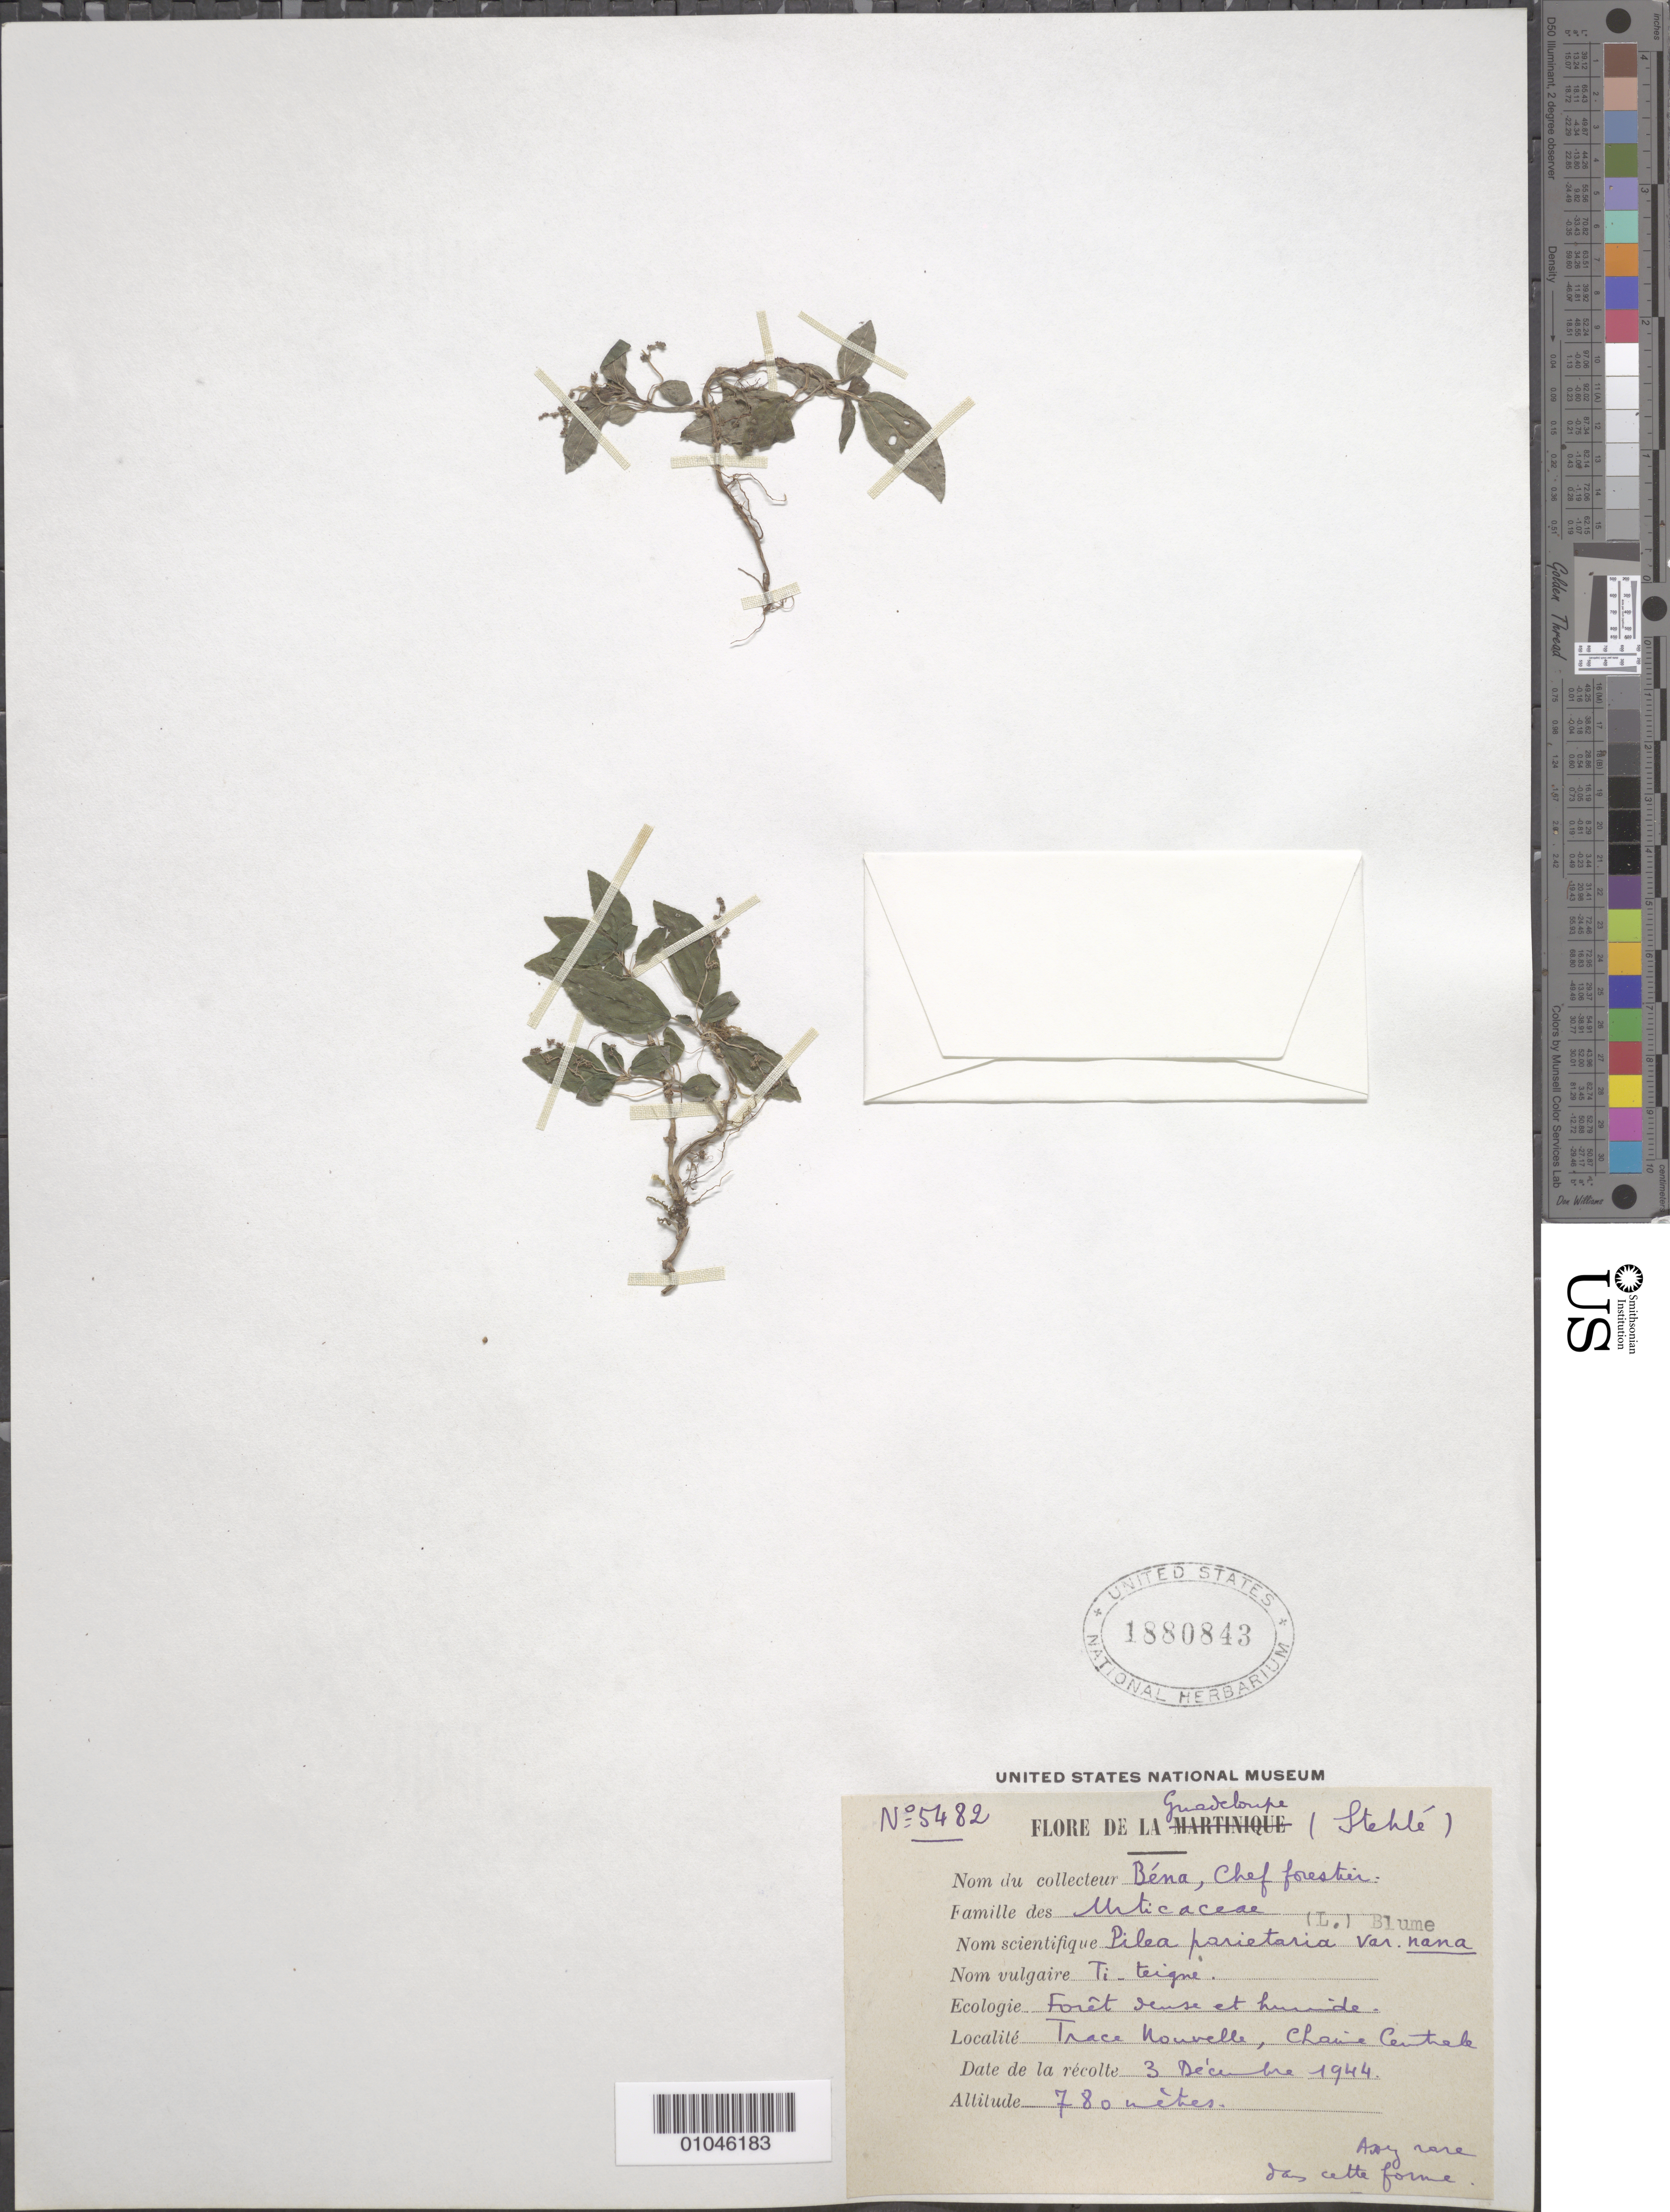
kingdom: Plantae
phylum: Tracheophyta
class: Magnoliopsida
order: Rosales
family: Urticaceae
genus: Pilea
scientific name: Pilea parietaria var. parietaria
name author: (L.) Blume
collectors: H. Stehlé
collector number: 5482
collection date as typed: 03 Dec 1944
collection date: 1944-12-03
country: Guadeloupe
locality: Dense and humid forest. Trace Nouvelle, Chaire Central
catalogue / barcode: US 1880843